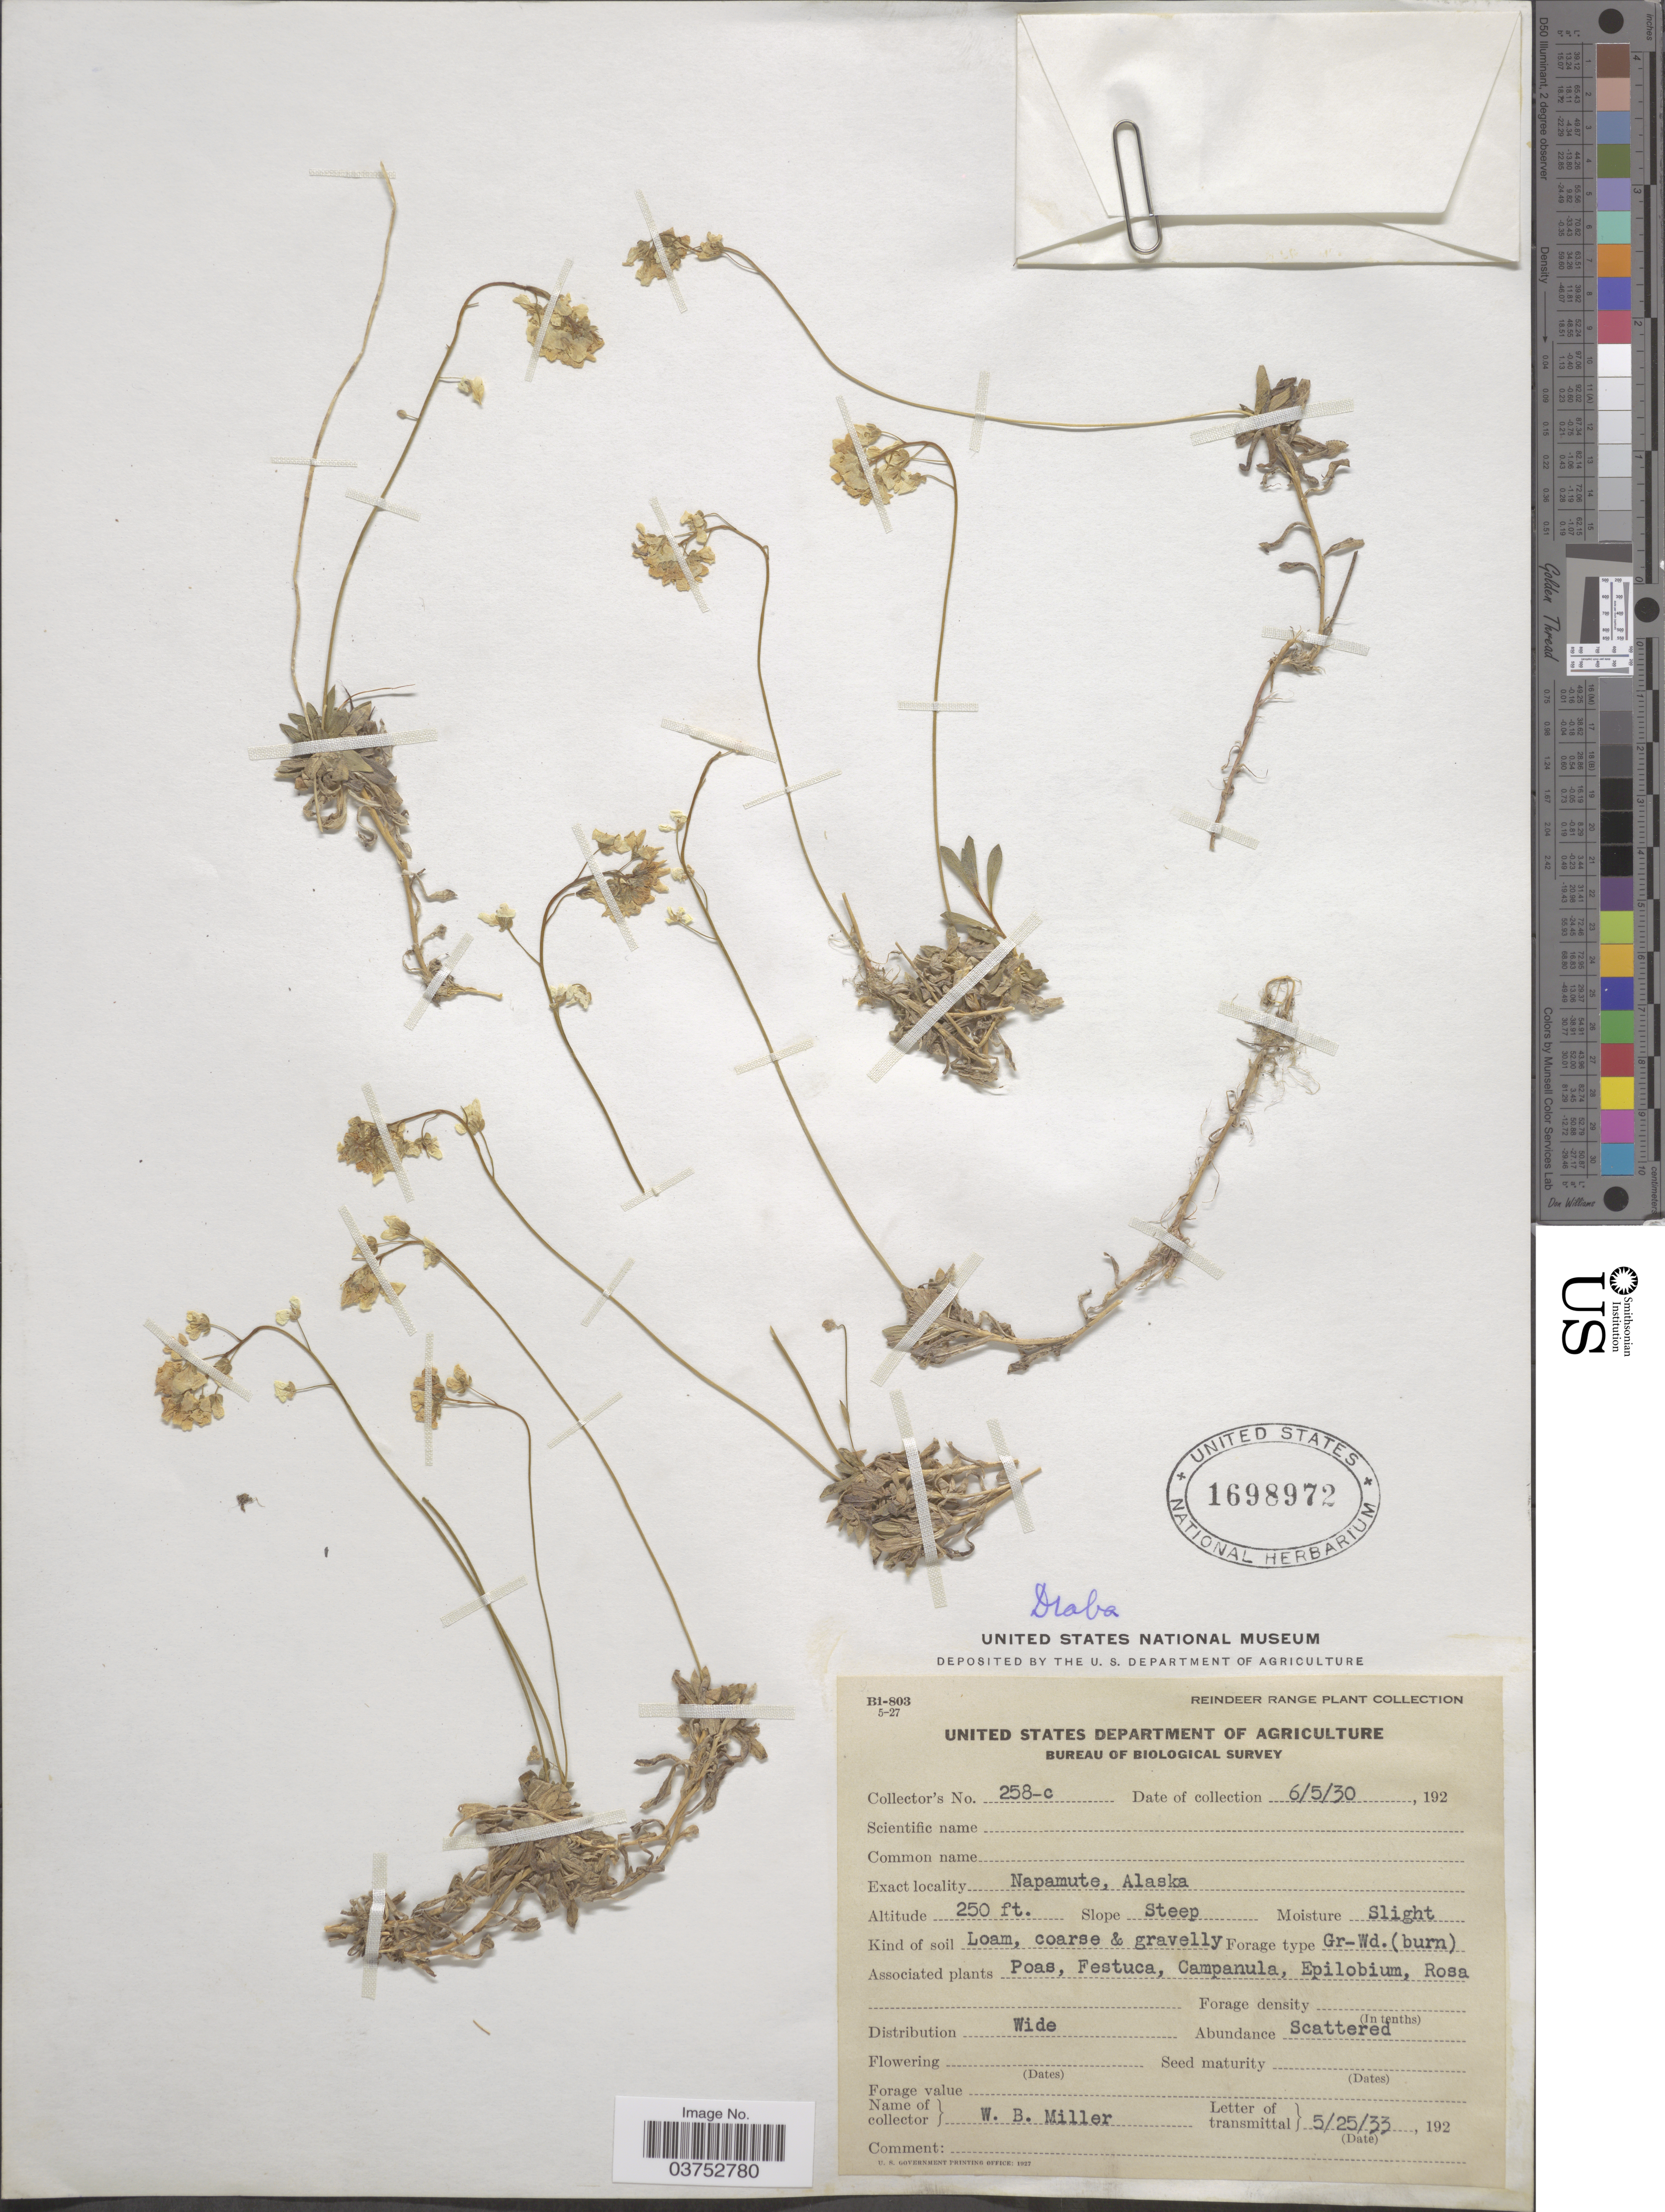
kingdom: Plantae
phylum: Tracheophyta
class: Magnoliopsida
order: Brassicales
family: Brassicaceae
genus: Draba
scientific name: Draba sp.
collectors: W. Miller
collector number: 258-c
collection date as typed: Transcribed d/m/y: 5/6/30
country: United States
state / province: Alaska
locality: Napamute.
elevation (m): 76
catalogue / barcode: US 1698972